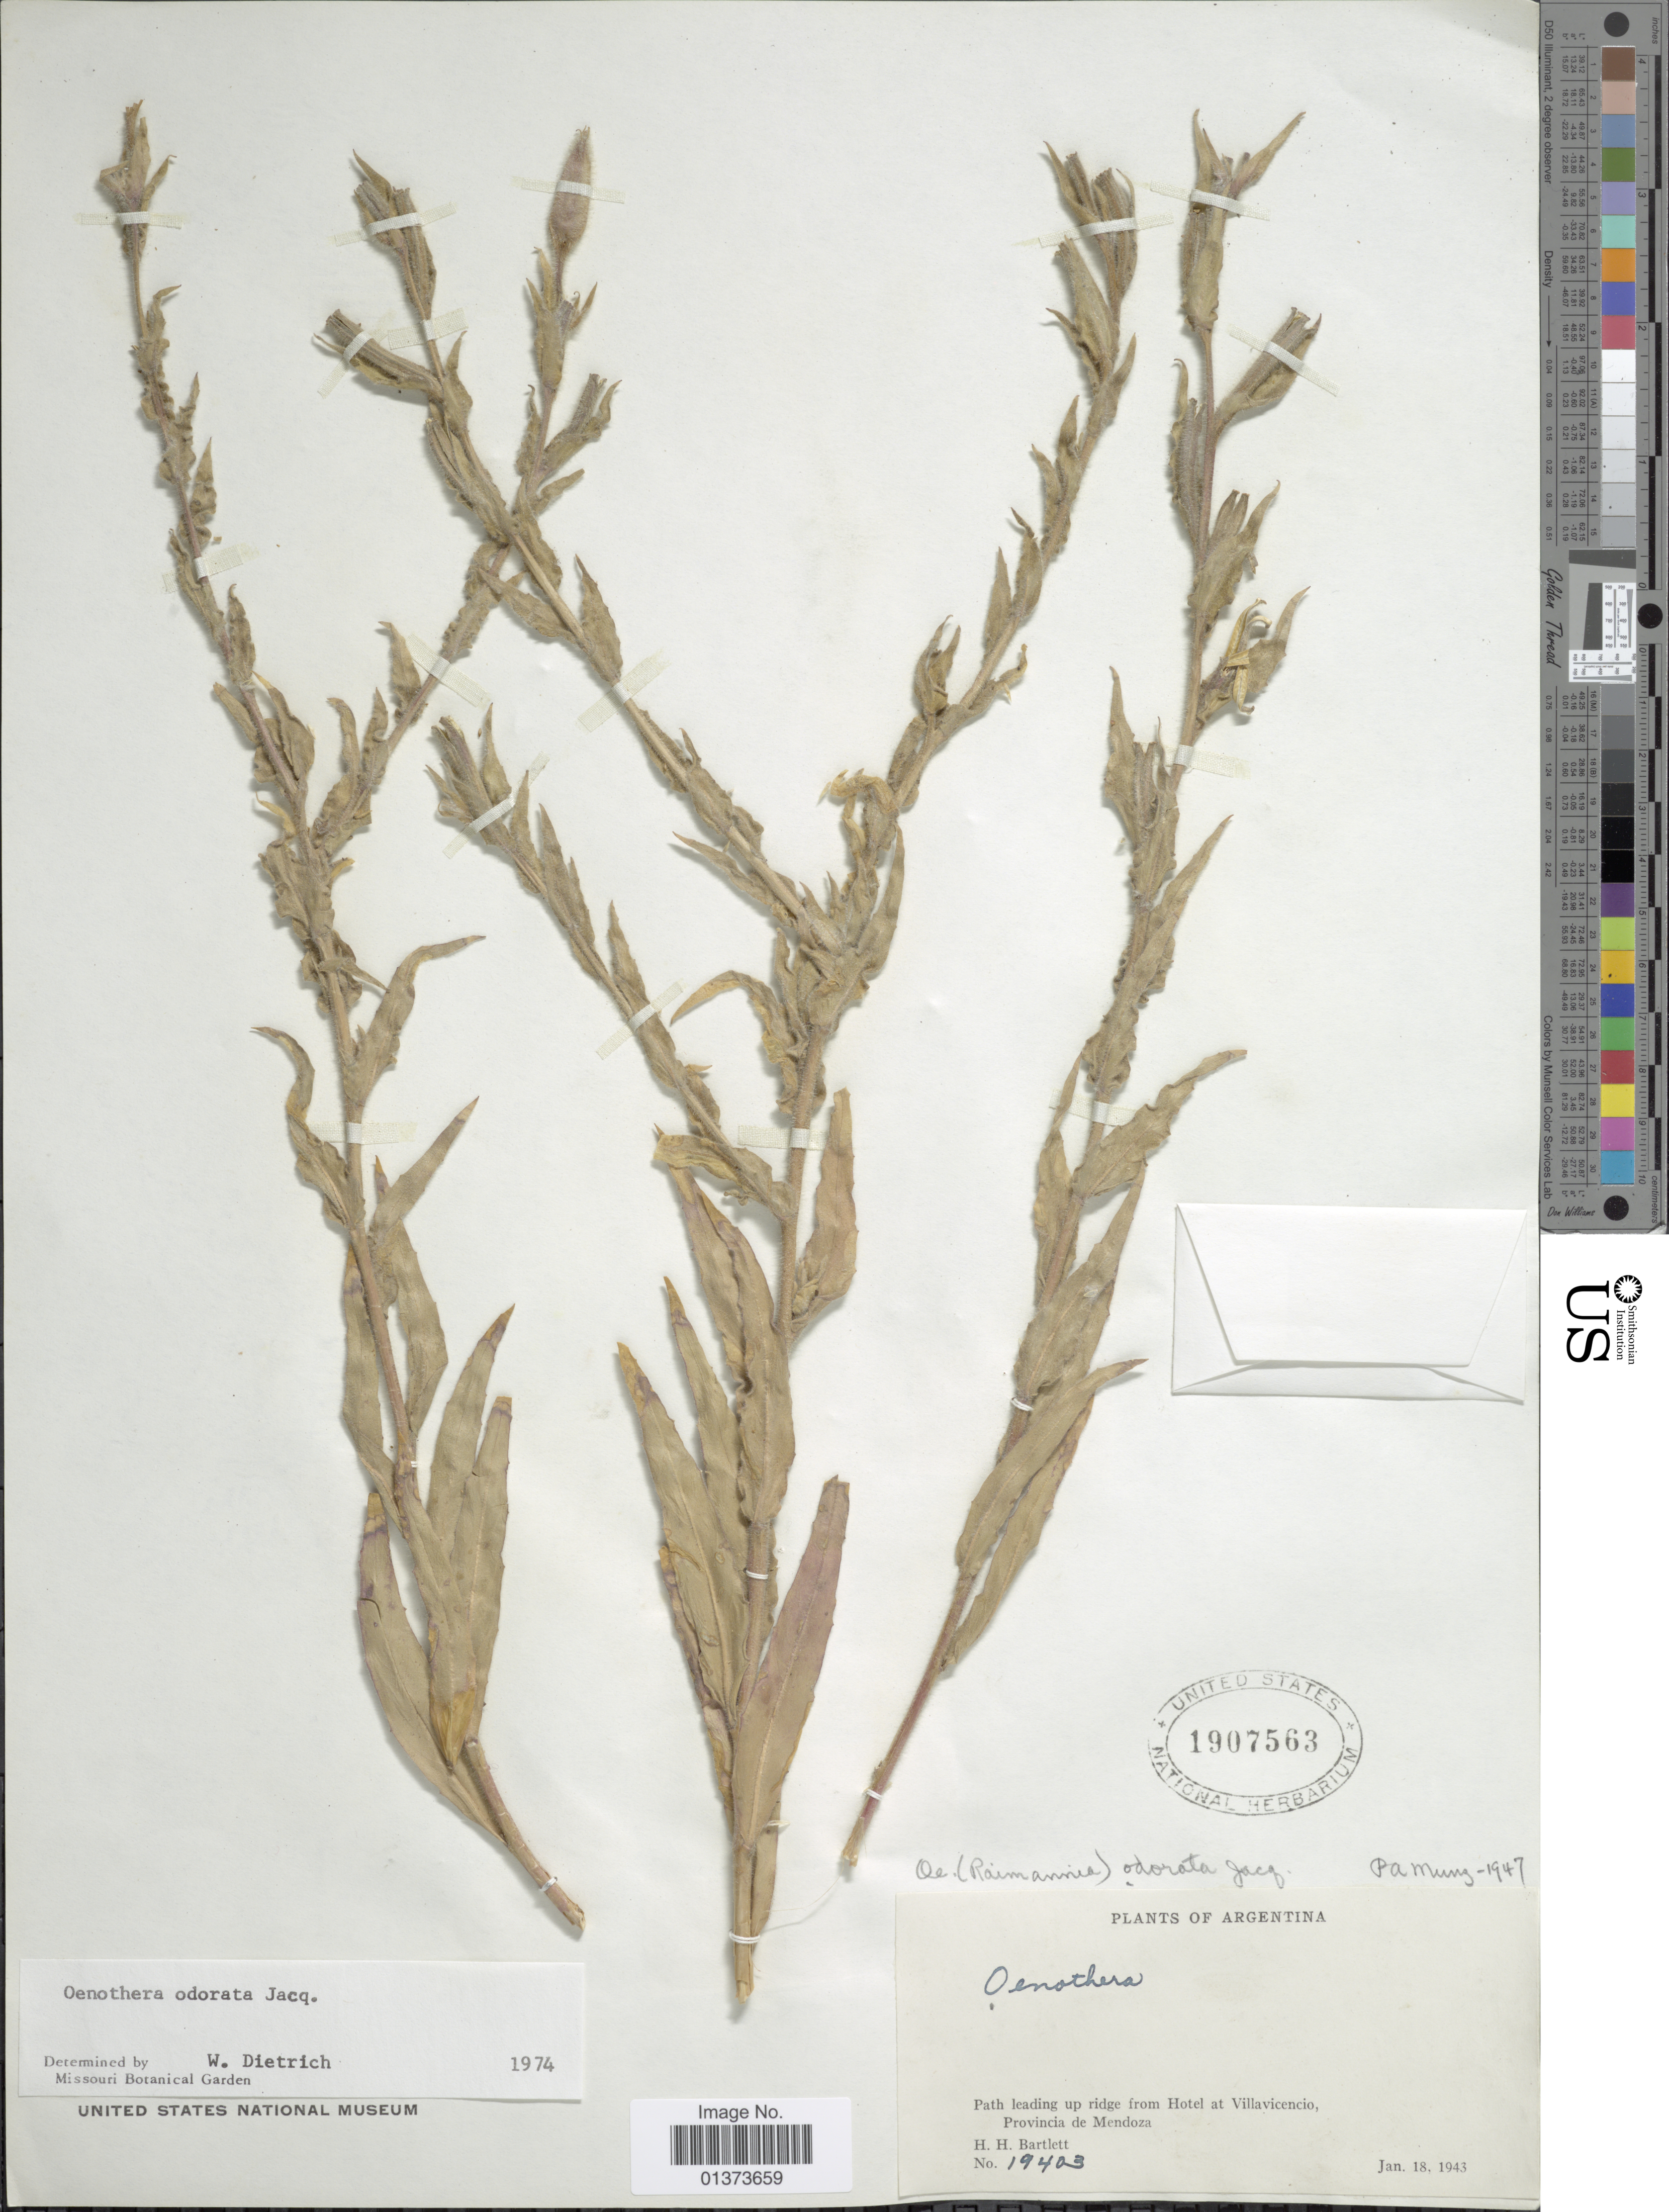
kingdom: Plantae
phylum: Tracheophyta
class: Magnoliopsida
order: Myrtales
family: Onagraceae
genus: Oenothera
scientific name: Oenothera odorata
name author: Jacq.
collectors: H. H. Bartlett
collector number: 19403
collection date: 1943-01-18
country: Argentina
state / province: Mendoza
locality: Path leading up ridge from Hotel at Villavicencio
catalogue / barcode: US 1907563